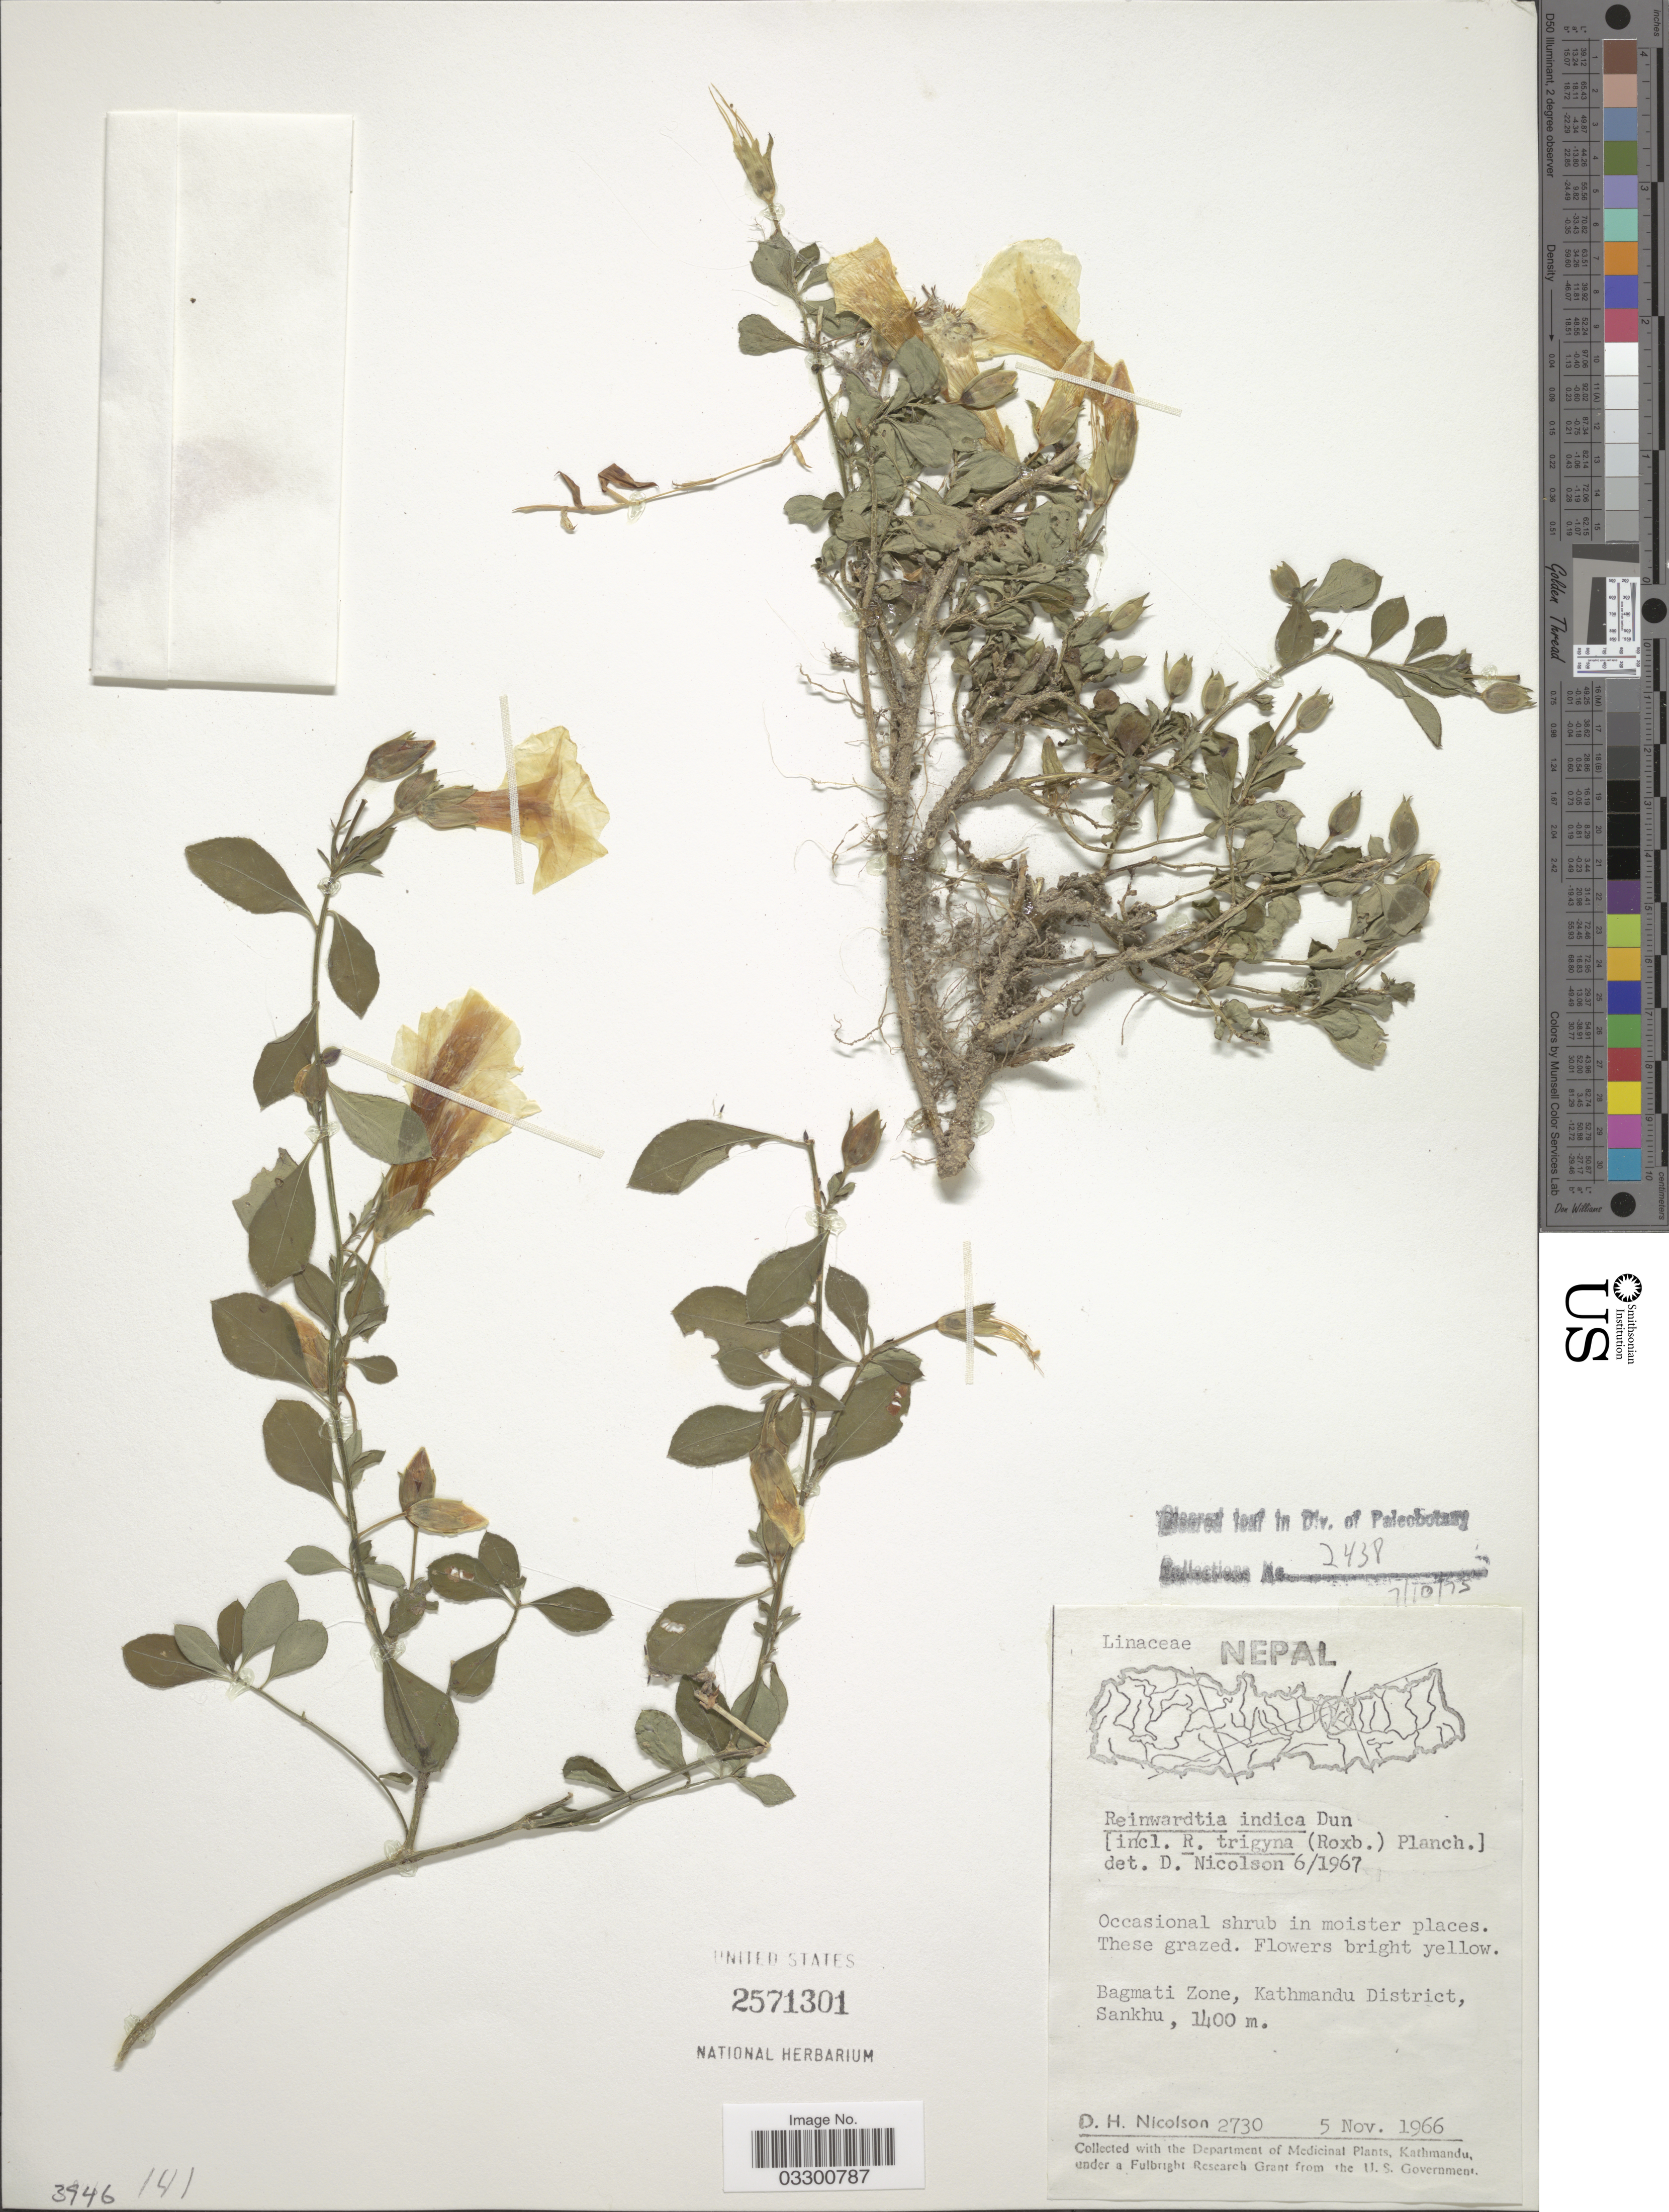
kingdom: Plantae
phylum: Tracheophyta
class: Magnoliopsida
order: Malpighiales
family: Linaceae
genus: Reinwardtia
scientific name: Reinwardtia indica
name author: Dumort.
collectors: D. H. Nicolson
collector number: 2730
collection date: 1966-11-05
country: Nepal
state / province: Bagmati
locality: Bagmati Zone, Kathmandu District, Sankhu.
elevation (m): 1400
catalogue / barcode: US 2571301